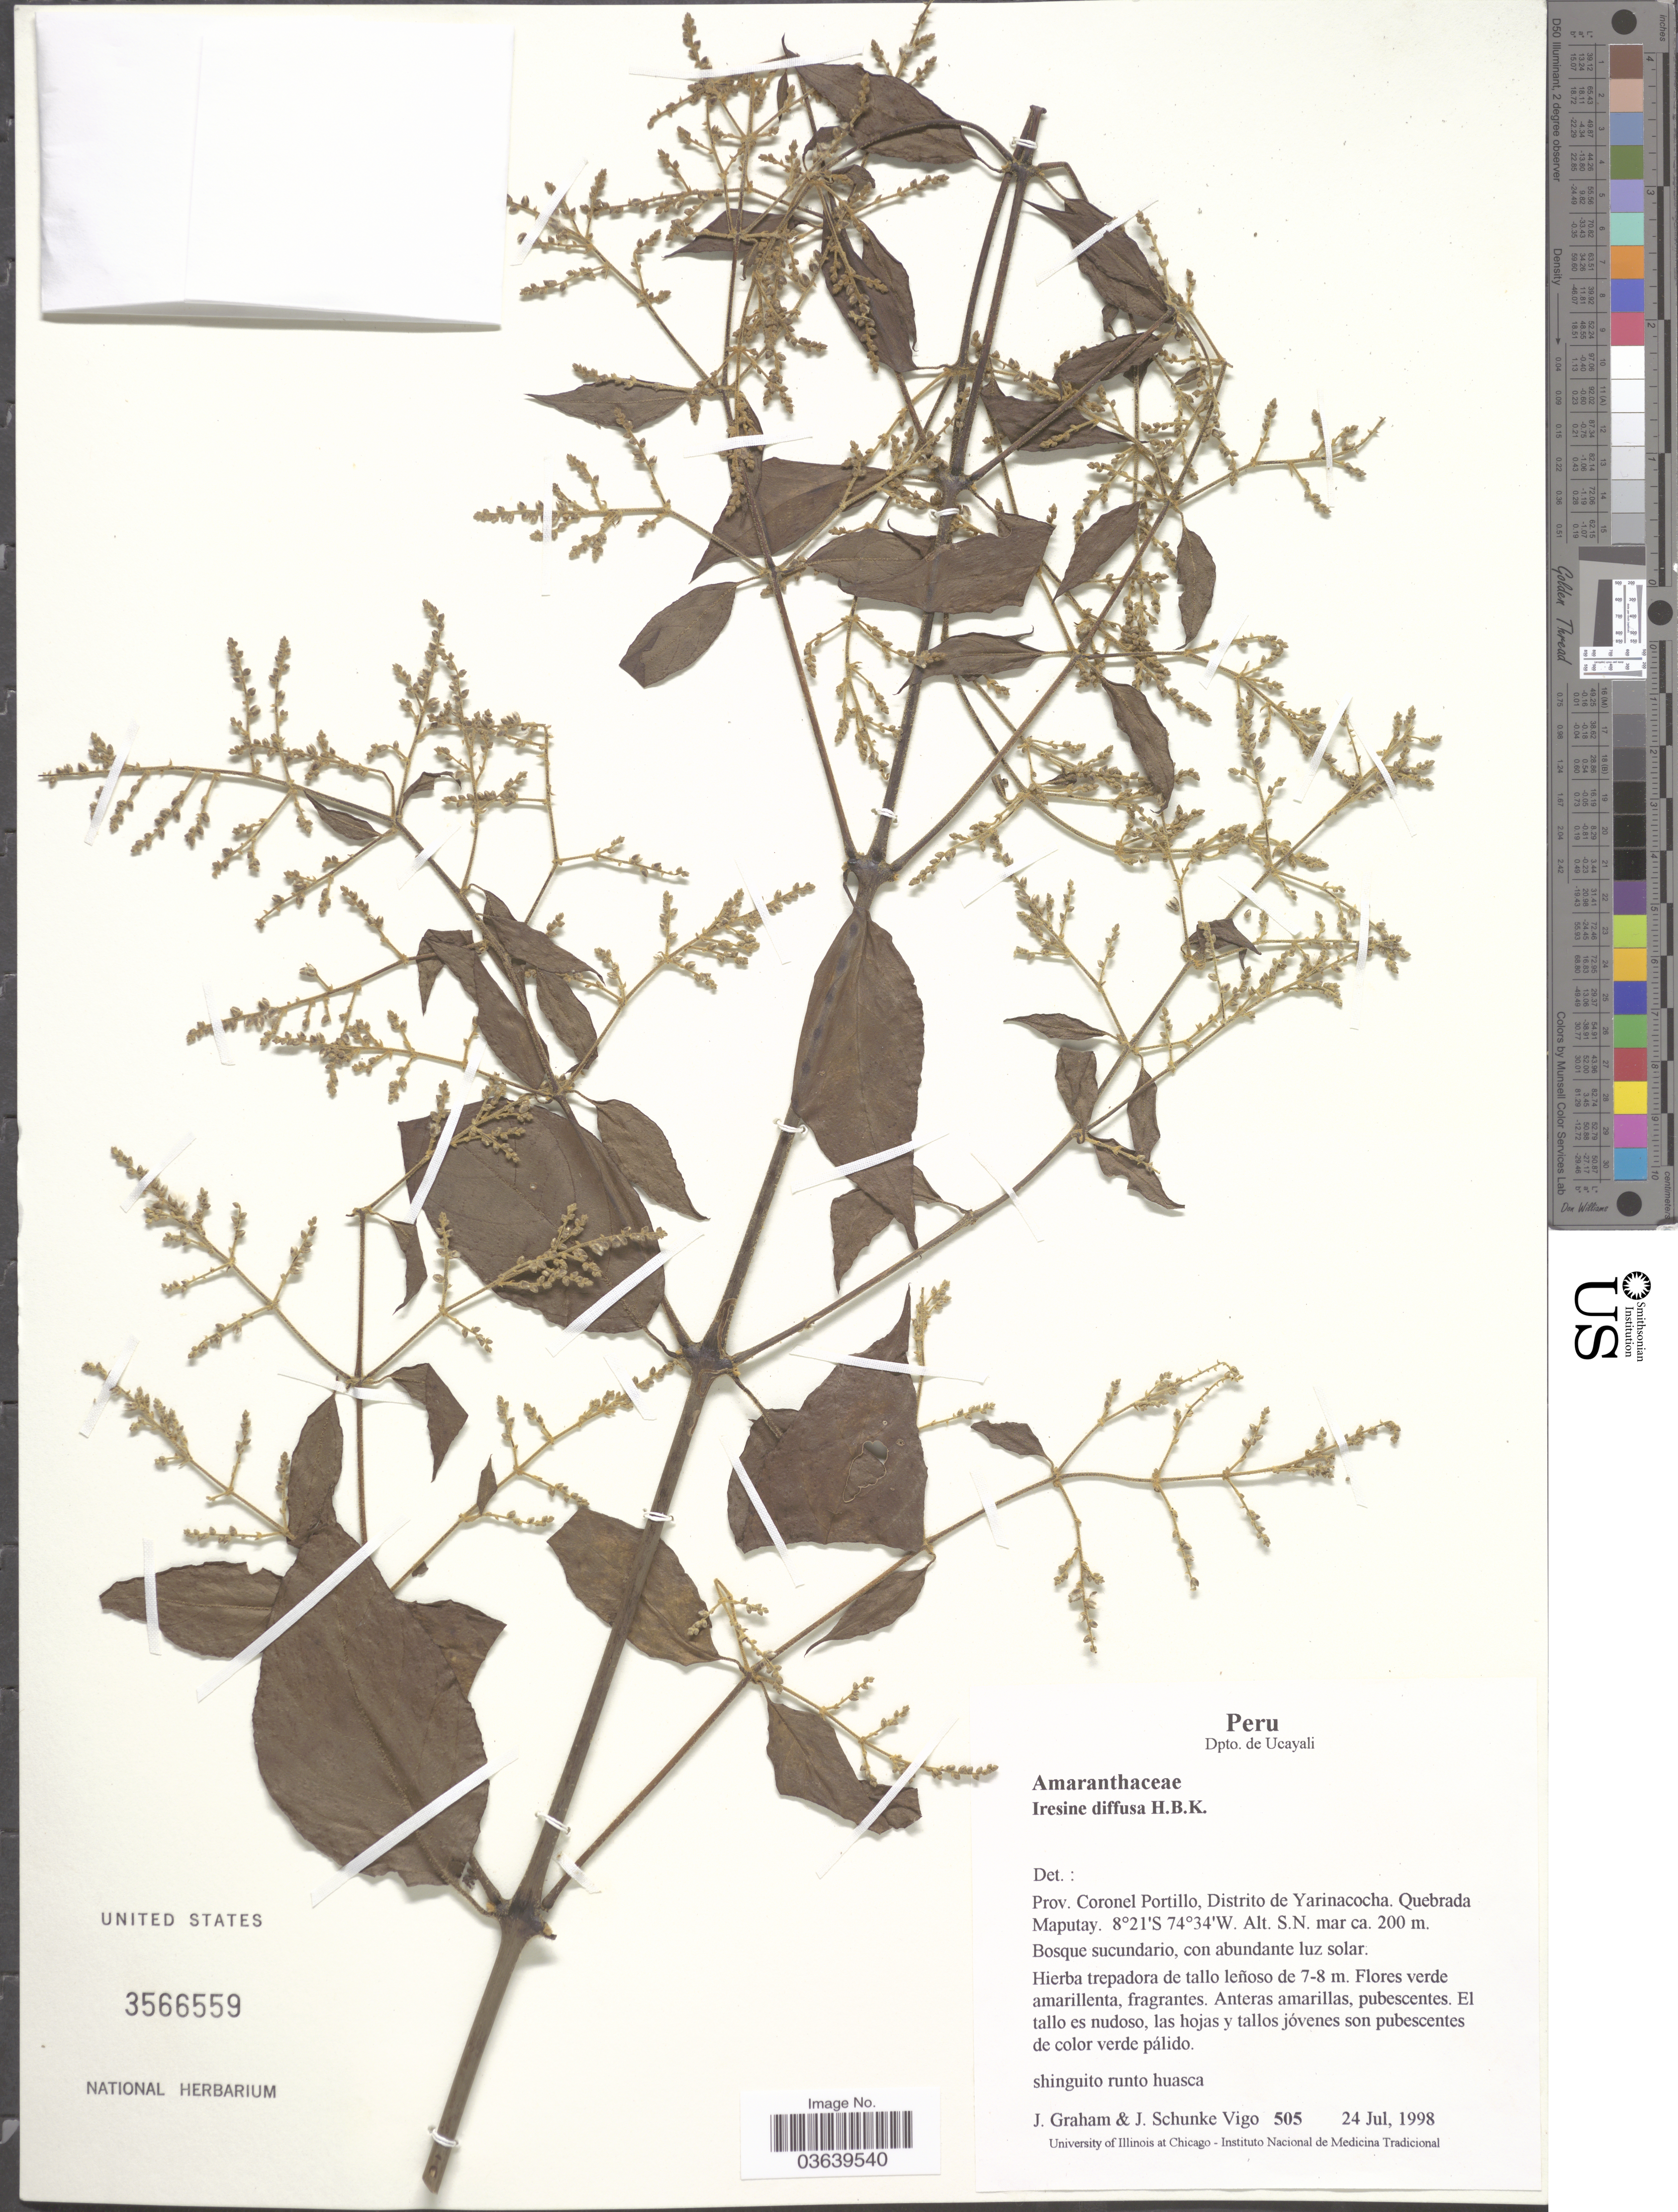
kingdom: Plantae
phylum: Tracheophyta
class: Magnoliopsida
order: Caryophyllales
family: Amaranthaceae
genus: Iresine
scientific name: Iresine celosia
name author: L.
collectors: J. Graham & J. Schunke Vigo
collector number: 505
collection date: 1998-07-24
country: Peru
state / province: Ucayali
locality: Dpto. de Ucayali. Prov. Coronel Portillo, Distrito de Yarinacocha. Quebrada Maputay.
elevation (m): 200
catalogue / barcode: US 3566559